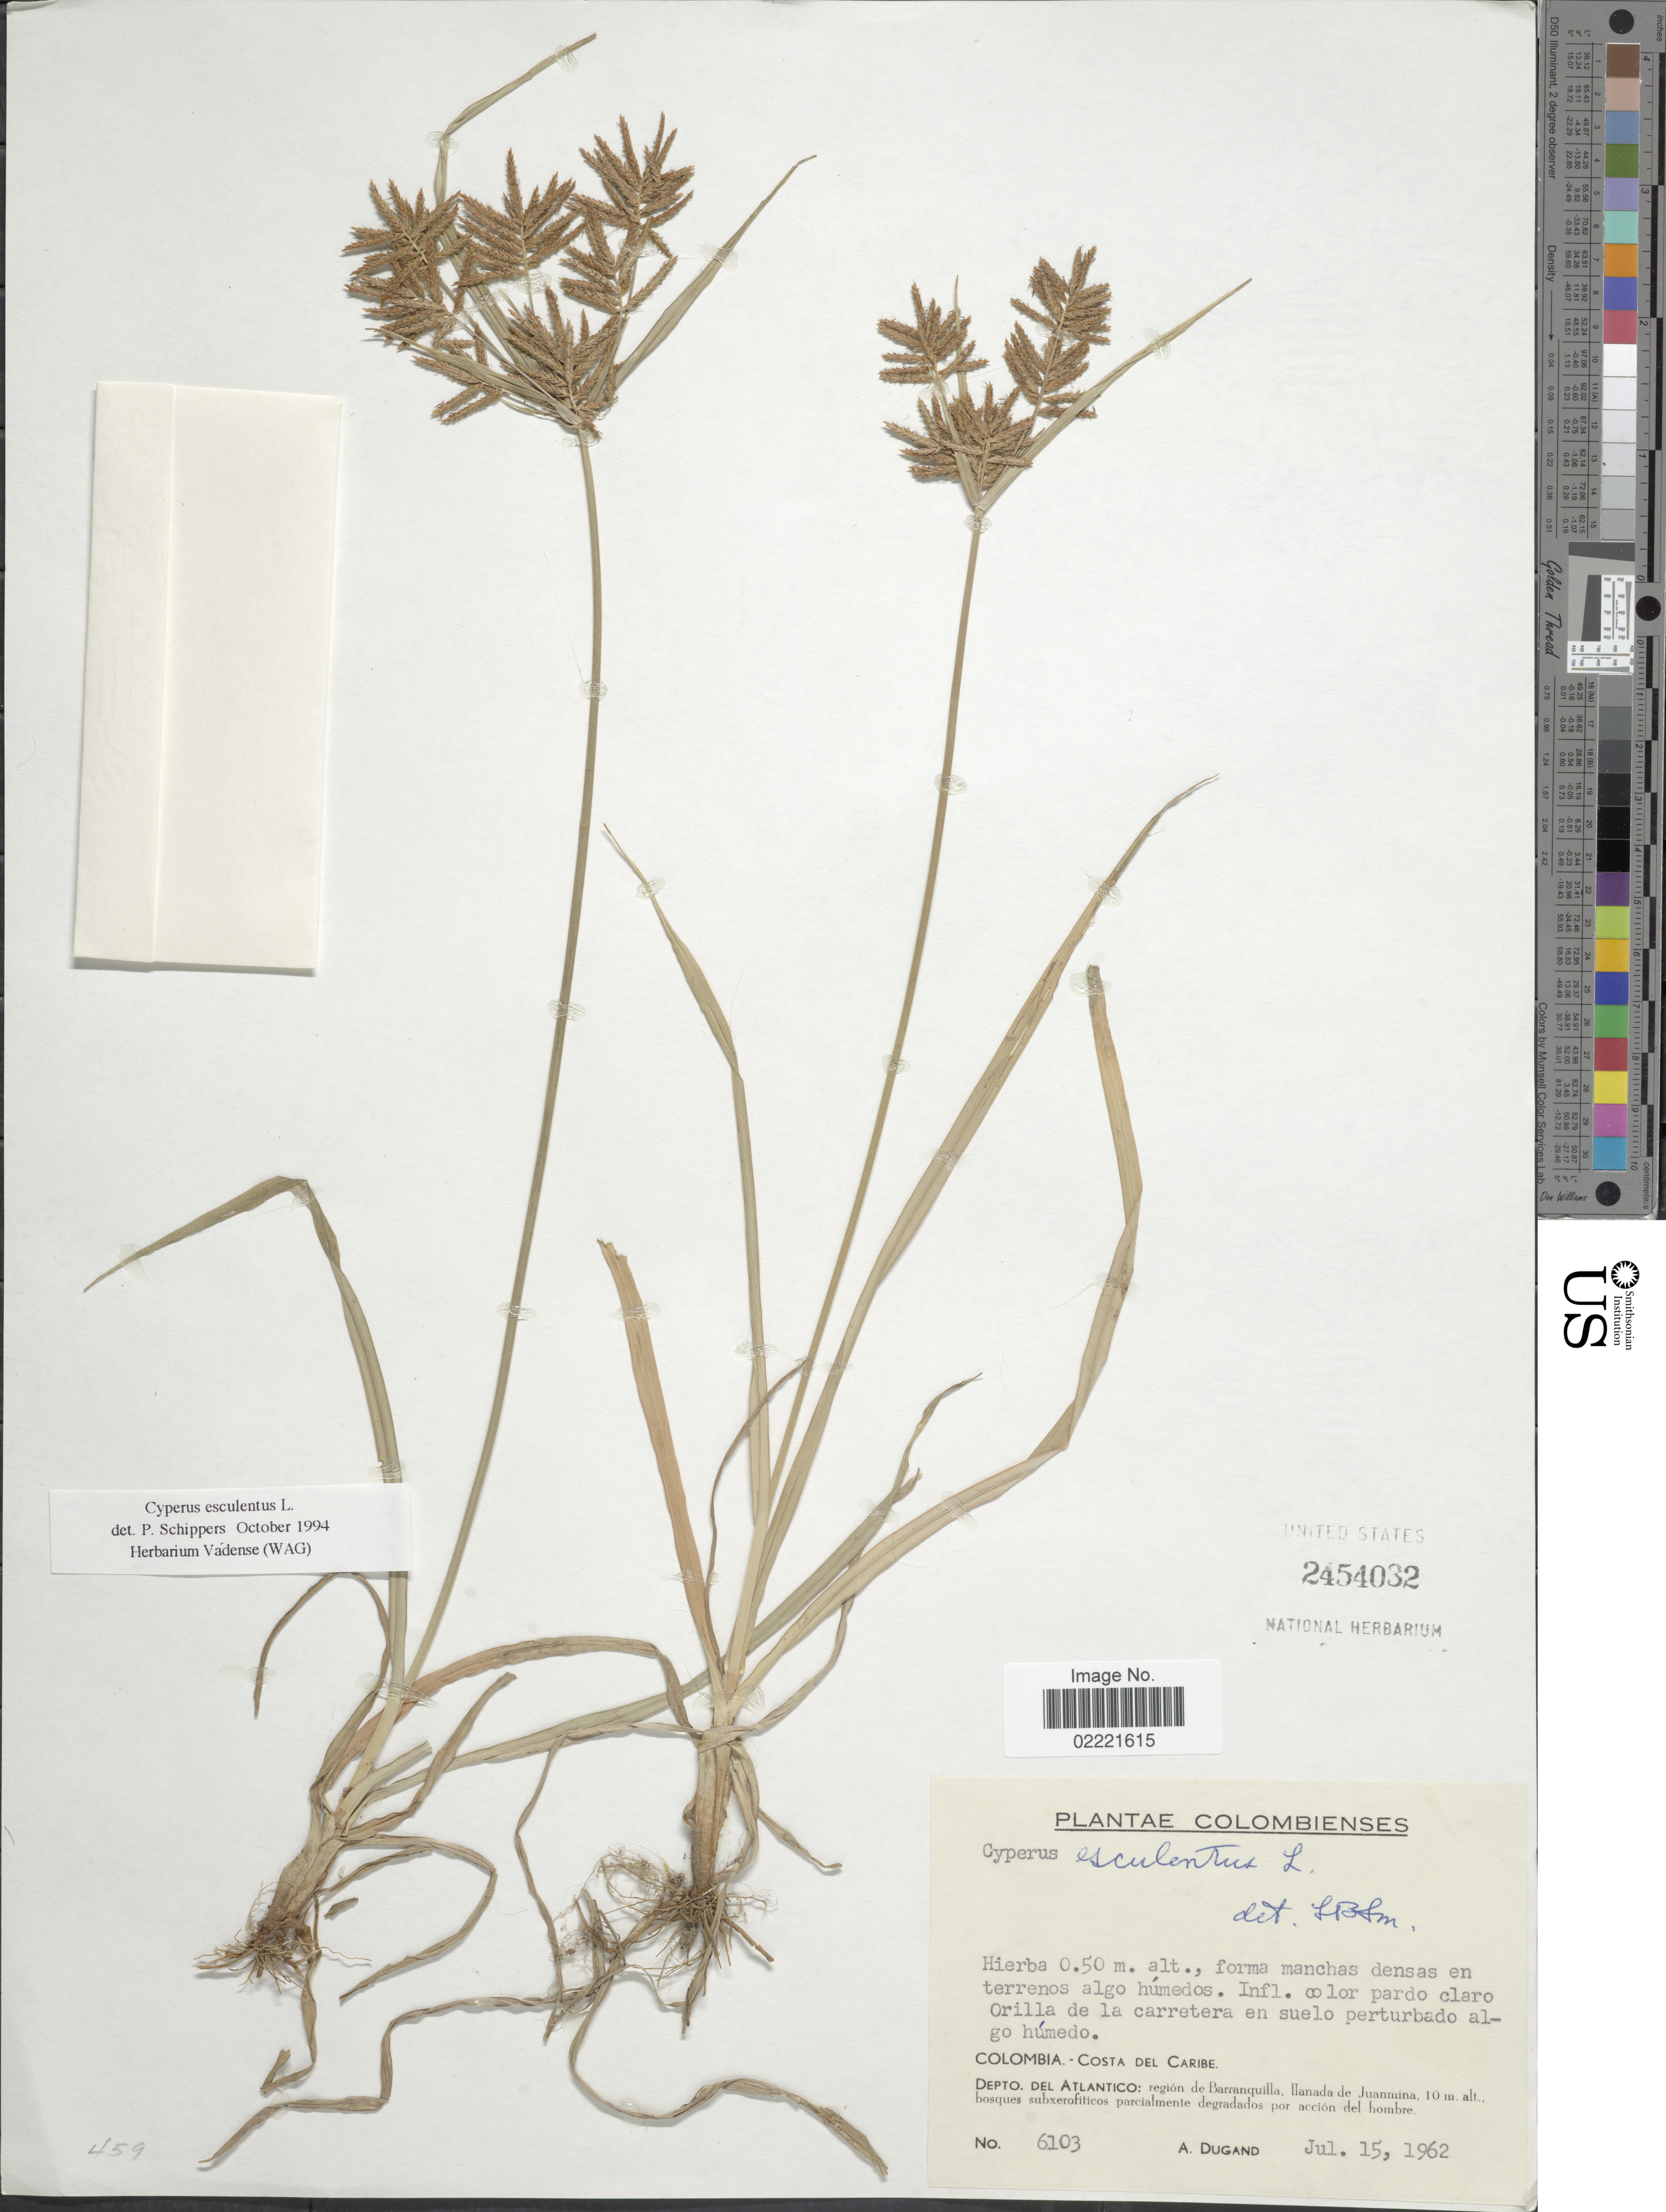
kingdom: Plantae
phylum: Tracheophyta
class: Liliopsida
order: Poales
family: Cyperaceae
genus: Cyperus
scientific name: Cyperus esculentus var. esculentus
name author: L.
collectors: A. Dugand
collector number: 6103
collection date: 1962-07-15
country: Colombia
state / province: Atlántico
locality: Orilla de la carretera en suela perturbado algo humedo, Depto. del Atlantico: region de Barranquilla, Llanada de Juanmina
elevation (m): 10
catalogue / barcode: US 2454032